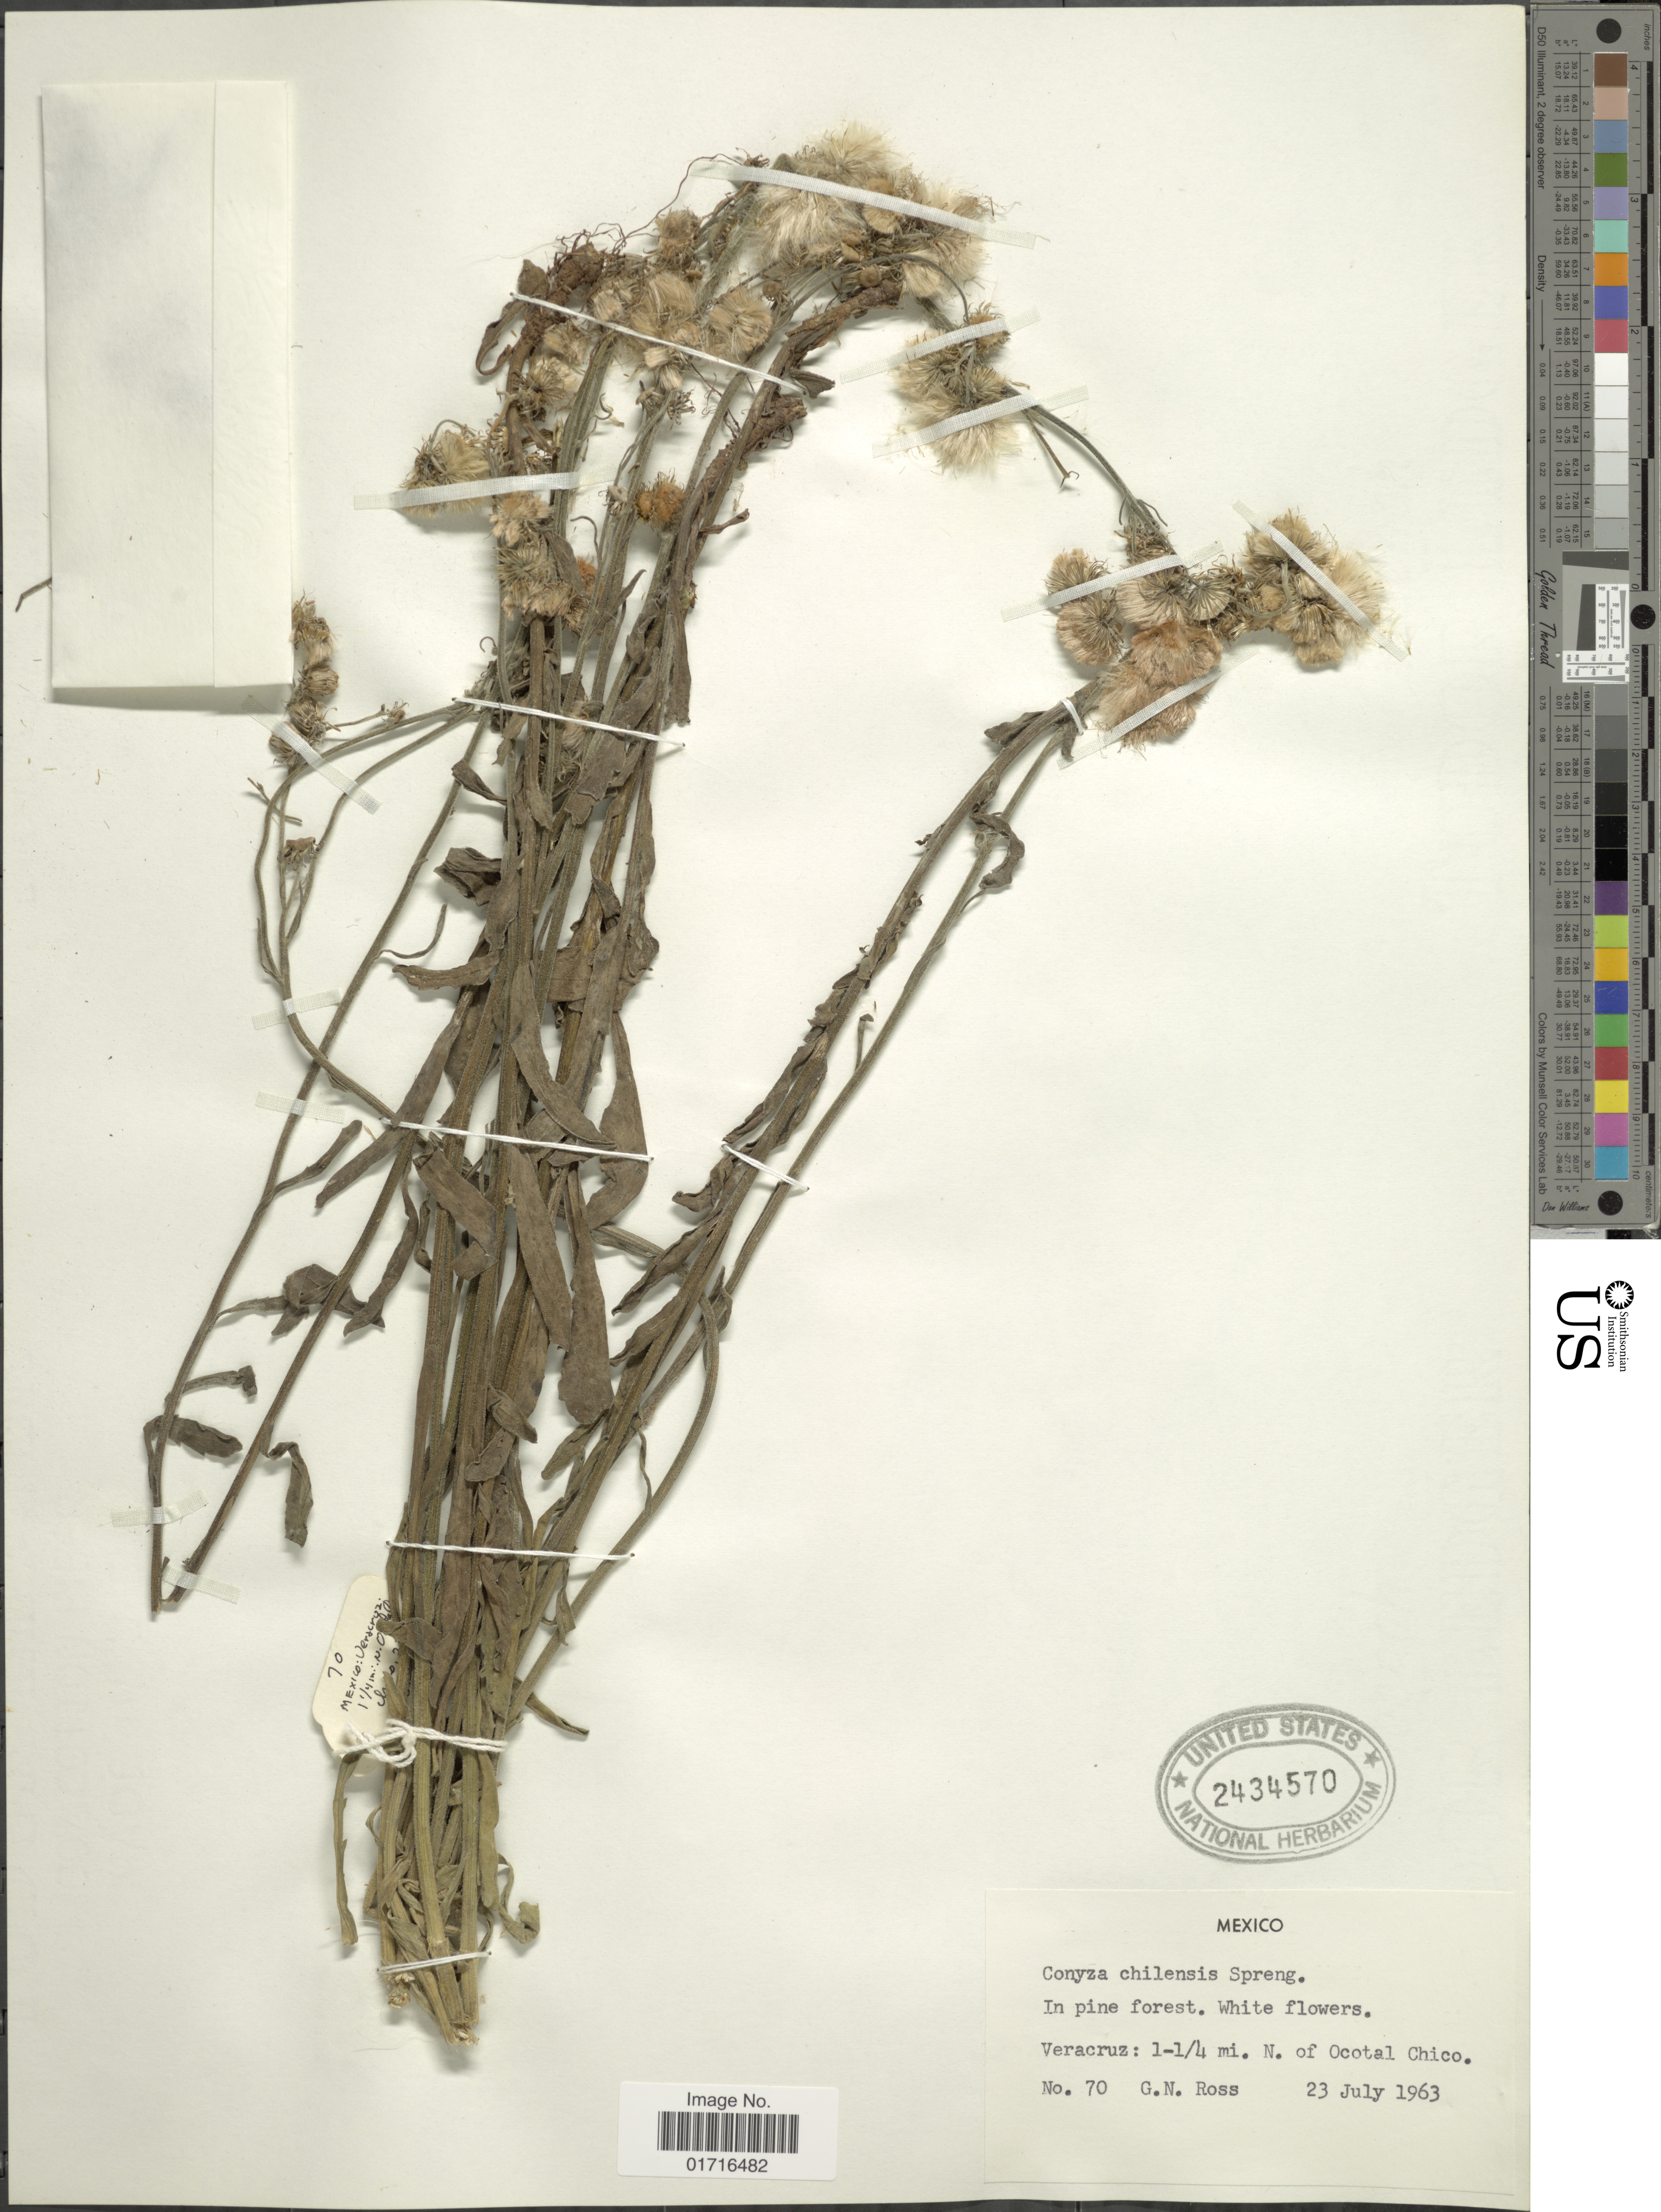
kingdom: Plantae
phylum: Tracheophyta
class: Magnoliopsida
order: Asterales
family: Asteraceae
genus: Conyza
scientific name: Conyza chilensis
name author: Spreng.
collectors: G. N. Ross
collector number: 70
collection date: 1963-07-23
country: Mexico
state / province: Veracruz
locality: Veracruz: 1-1/4 mi. N of Ocotal Chico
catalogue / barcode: US 2434570